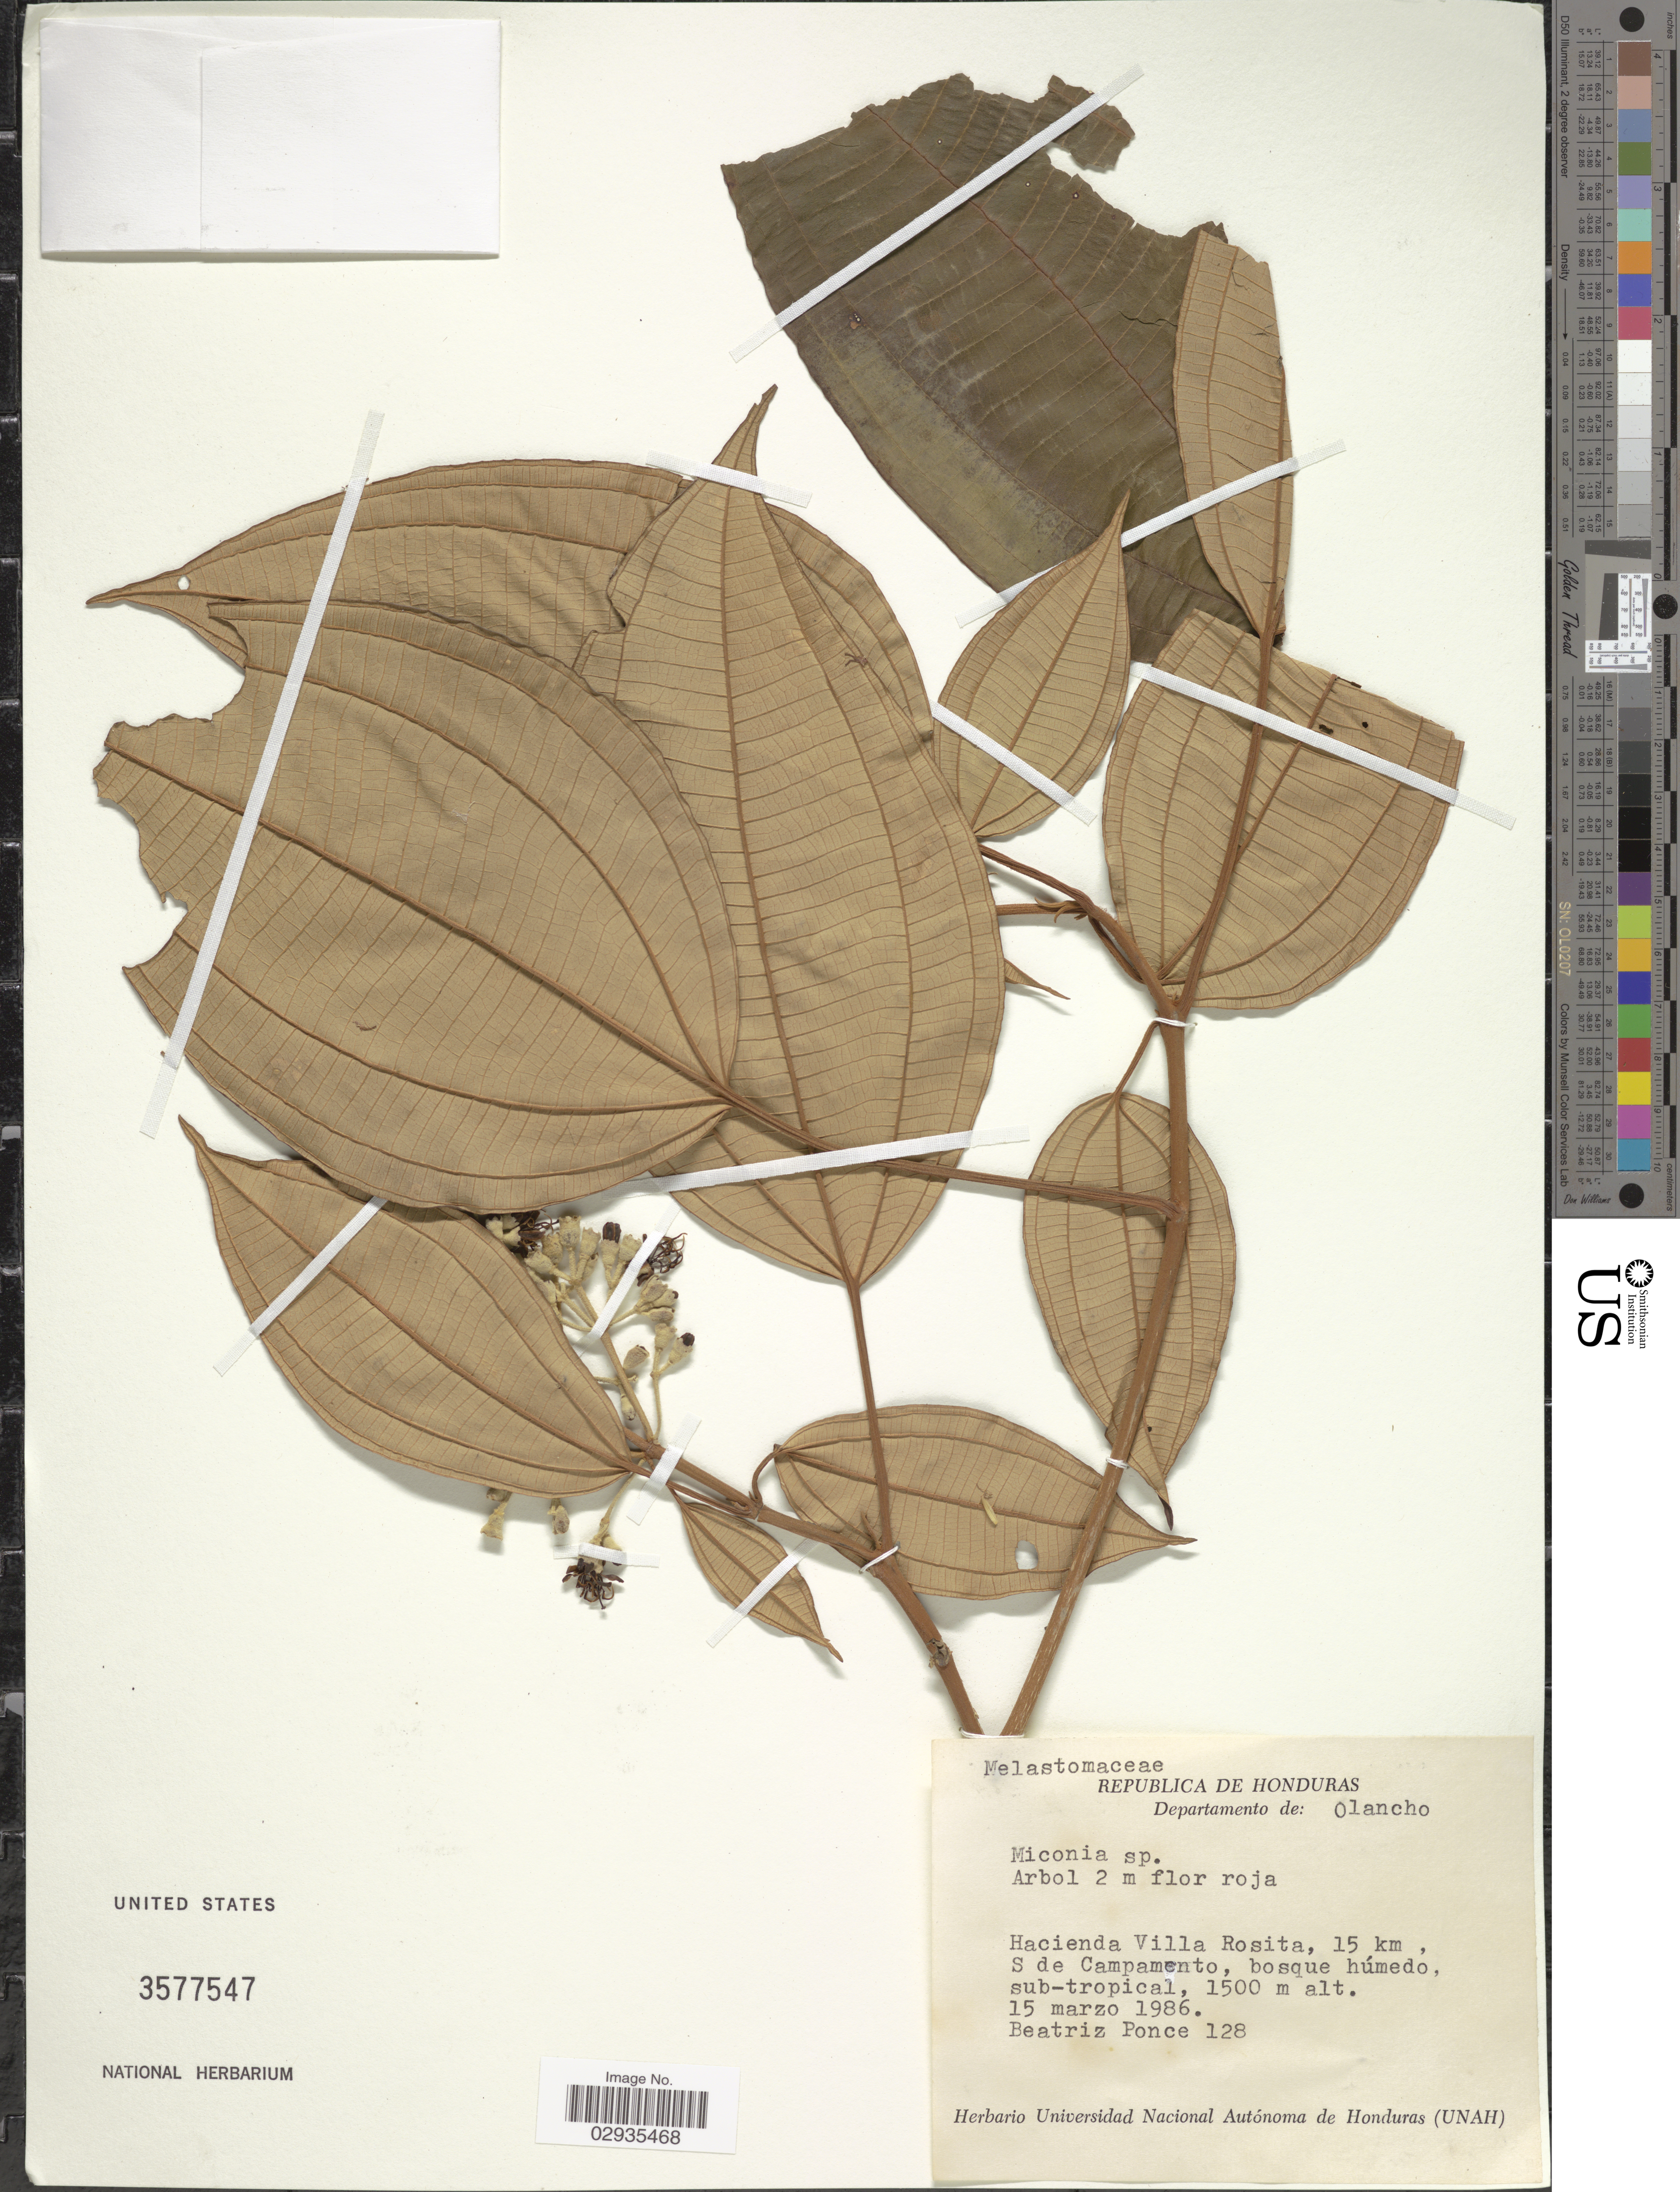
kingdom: Plantae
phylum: Tracheophyta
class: Magnoliopsida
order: Myrtales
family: Melastomataceae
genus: Miconia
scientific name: Miconia sp.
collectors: B. Ponce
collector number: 128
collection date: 1986-03-15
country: Honduras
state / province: Olancho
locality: Departamento de Olancho, Haciendo Villa Rosita, 15 km, S de Campamento, bosque húmedo, sub-tropical.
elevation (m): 1500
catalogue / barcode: US 3577547